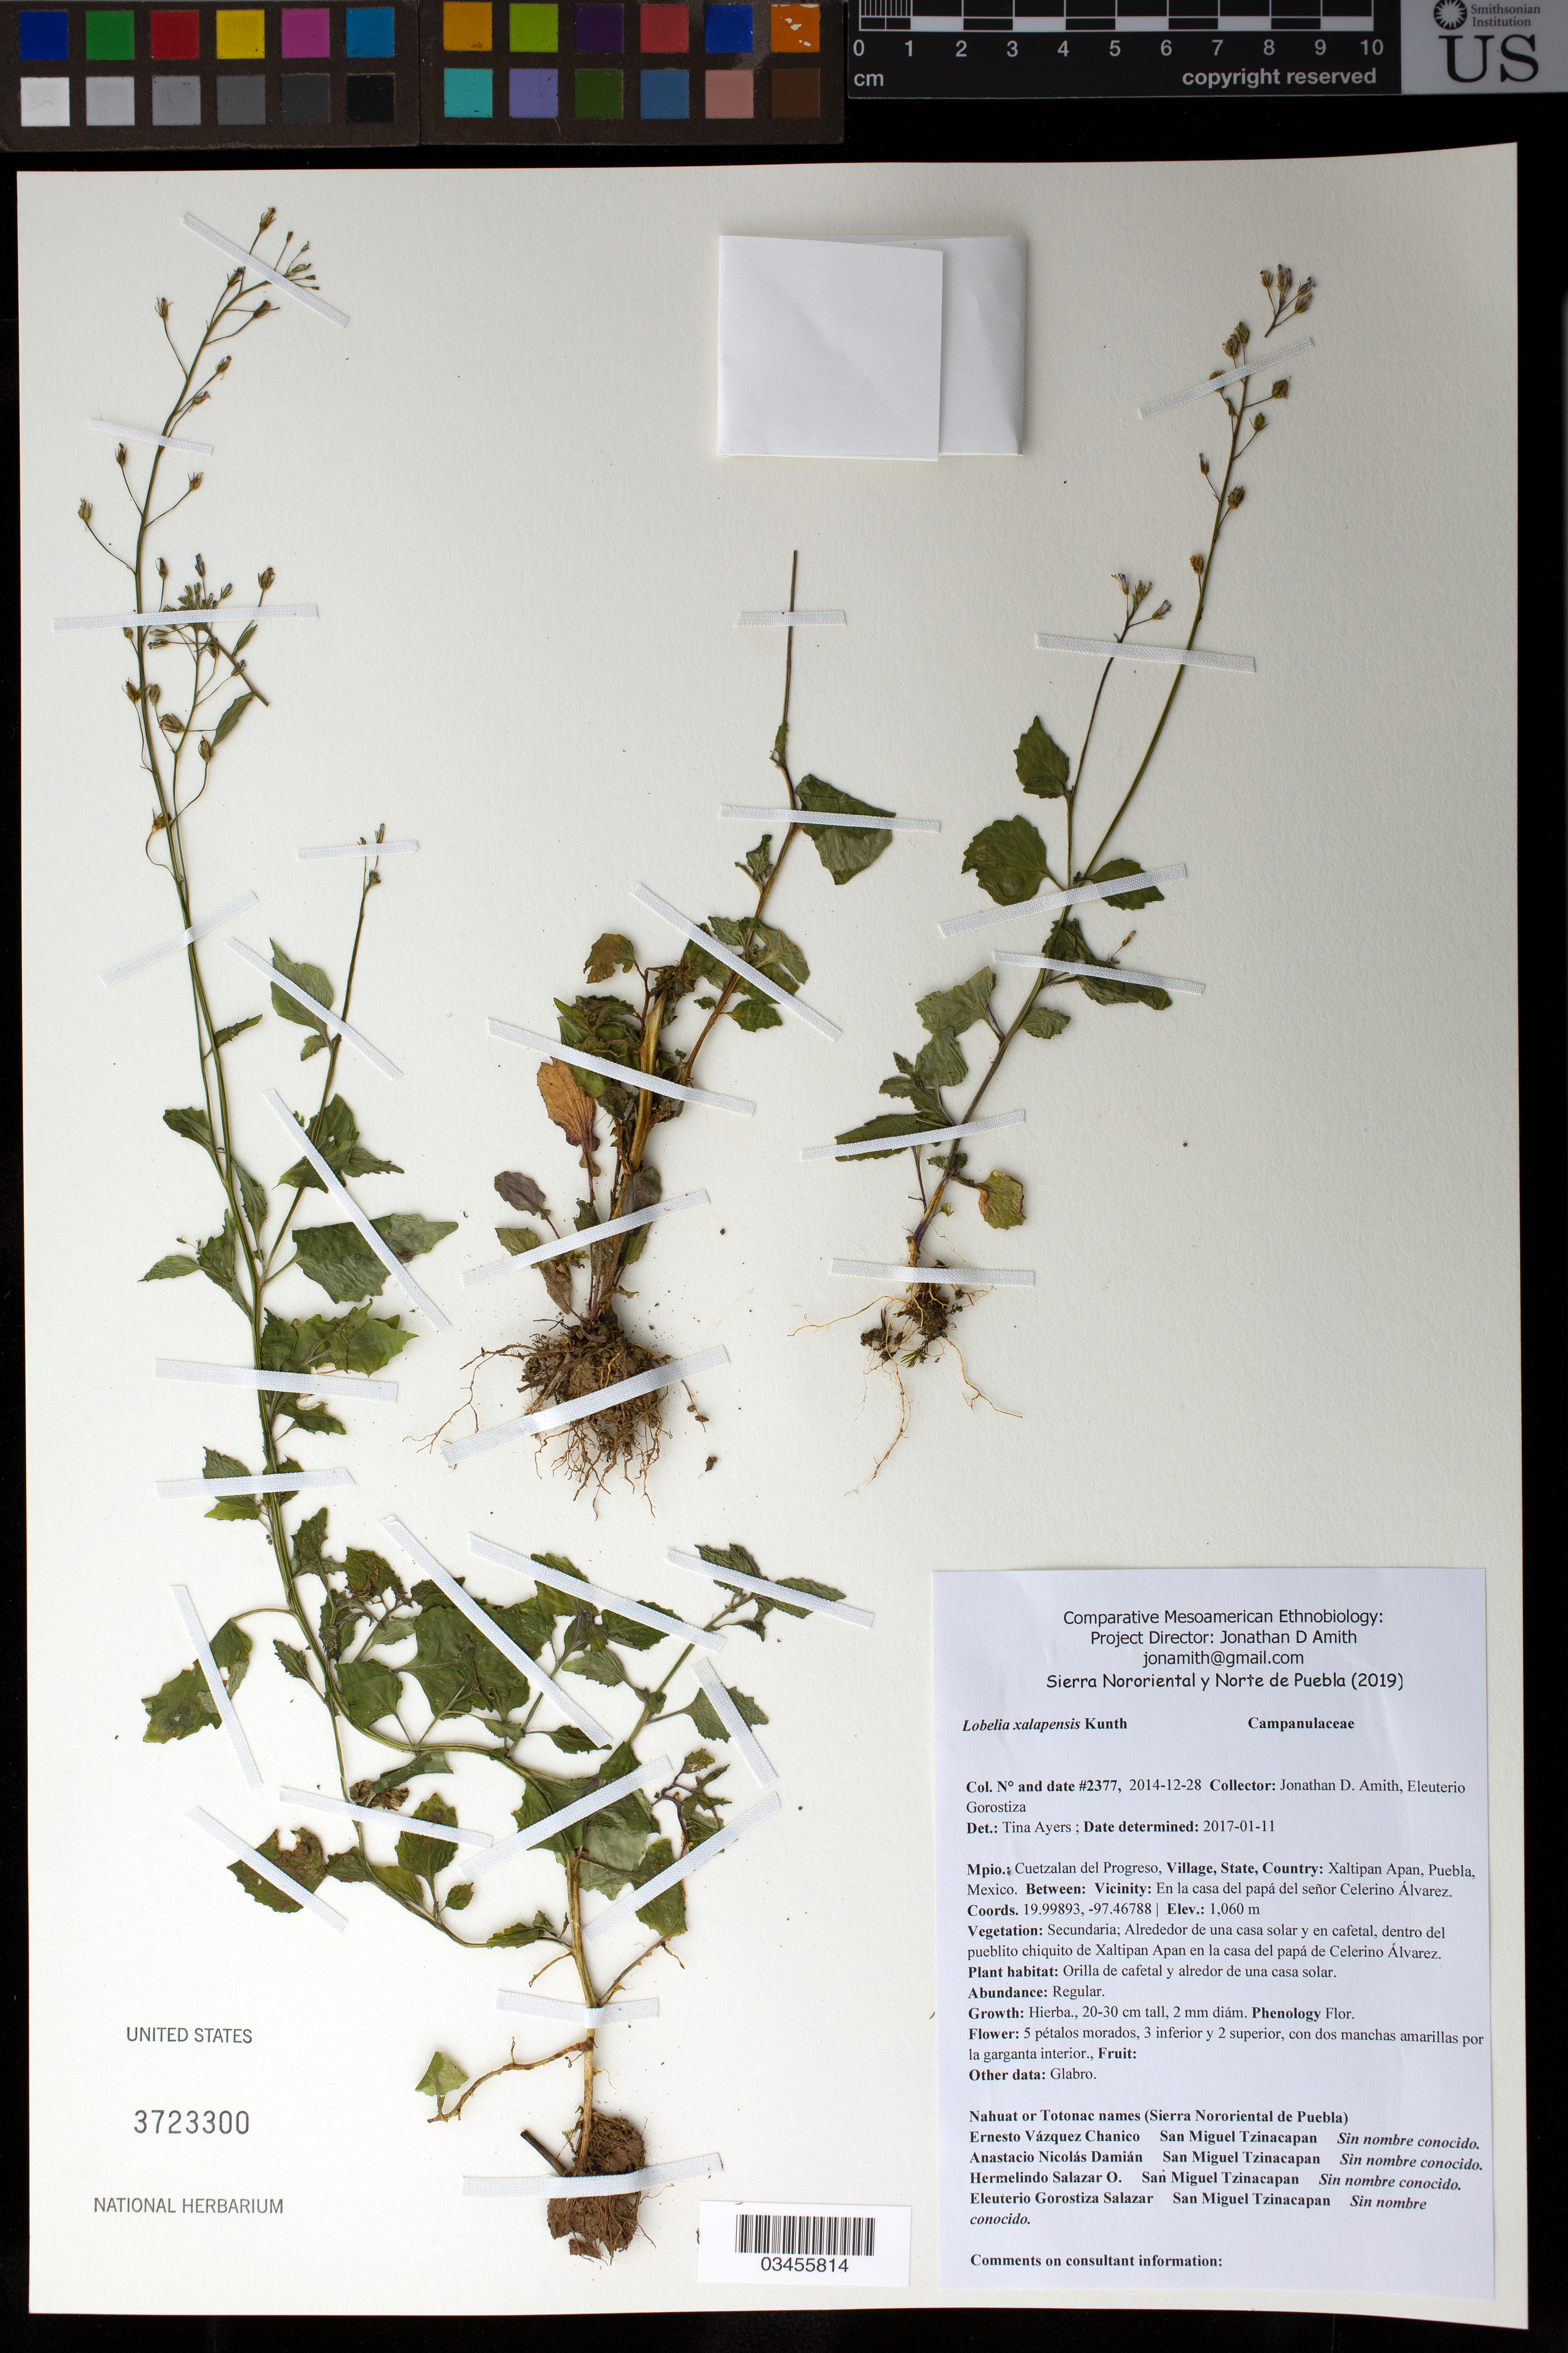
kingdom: Plantae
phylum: Tracheophyta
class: Magnoliopsida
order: Asterales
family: Campanulaceae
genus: Lobelia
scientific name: Lobelia xalapensis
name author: Kunth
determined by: Ayers, Tina J.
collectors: J. D. Amith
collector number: JDA_02377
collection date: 2014-12-28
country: México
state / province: Puebla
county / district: Cuetzalan del Progreso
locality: PUEBLO: Xaltipan Apan; LOCALIDAD EXACTA: En la casa del papá del señor Celerino Álvarez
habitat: VEGETACIÓN y HABITAT: Alrededor de una casa solar y en cafetal, dentro del pueblito chiquito de Xaltipan Apan en la casa del papá de Celerino Álvarez. | Orilla de cafetal y alredor de una casa solar.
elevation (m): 1060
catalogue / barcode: US 3733300